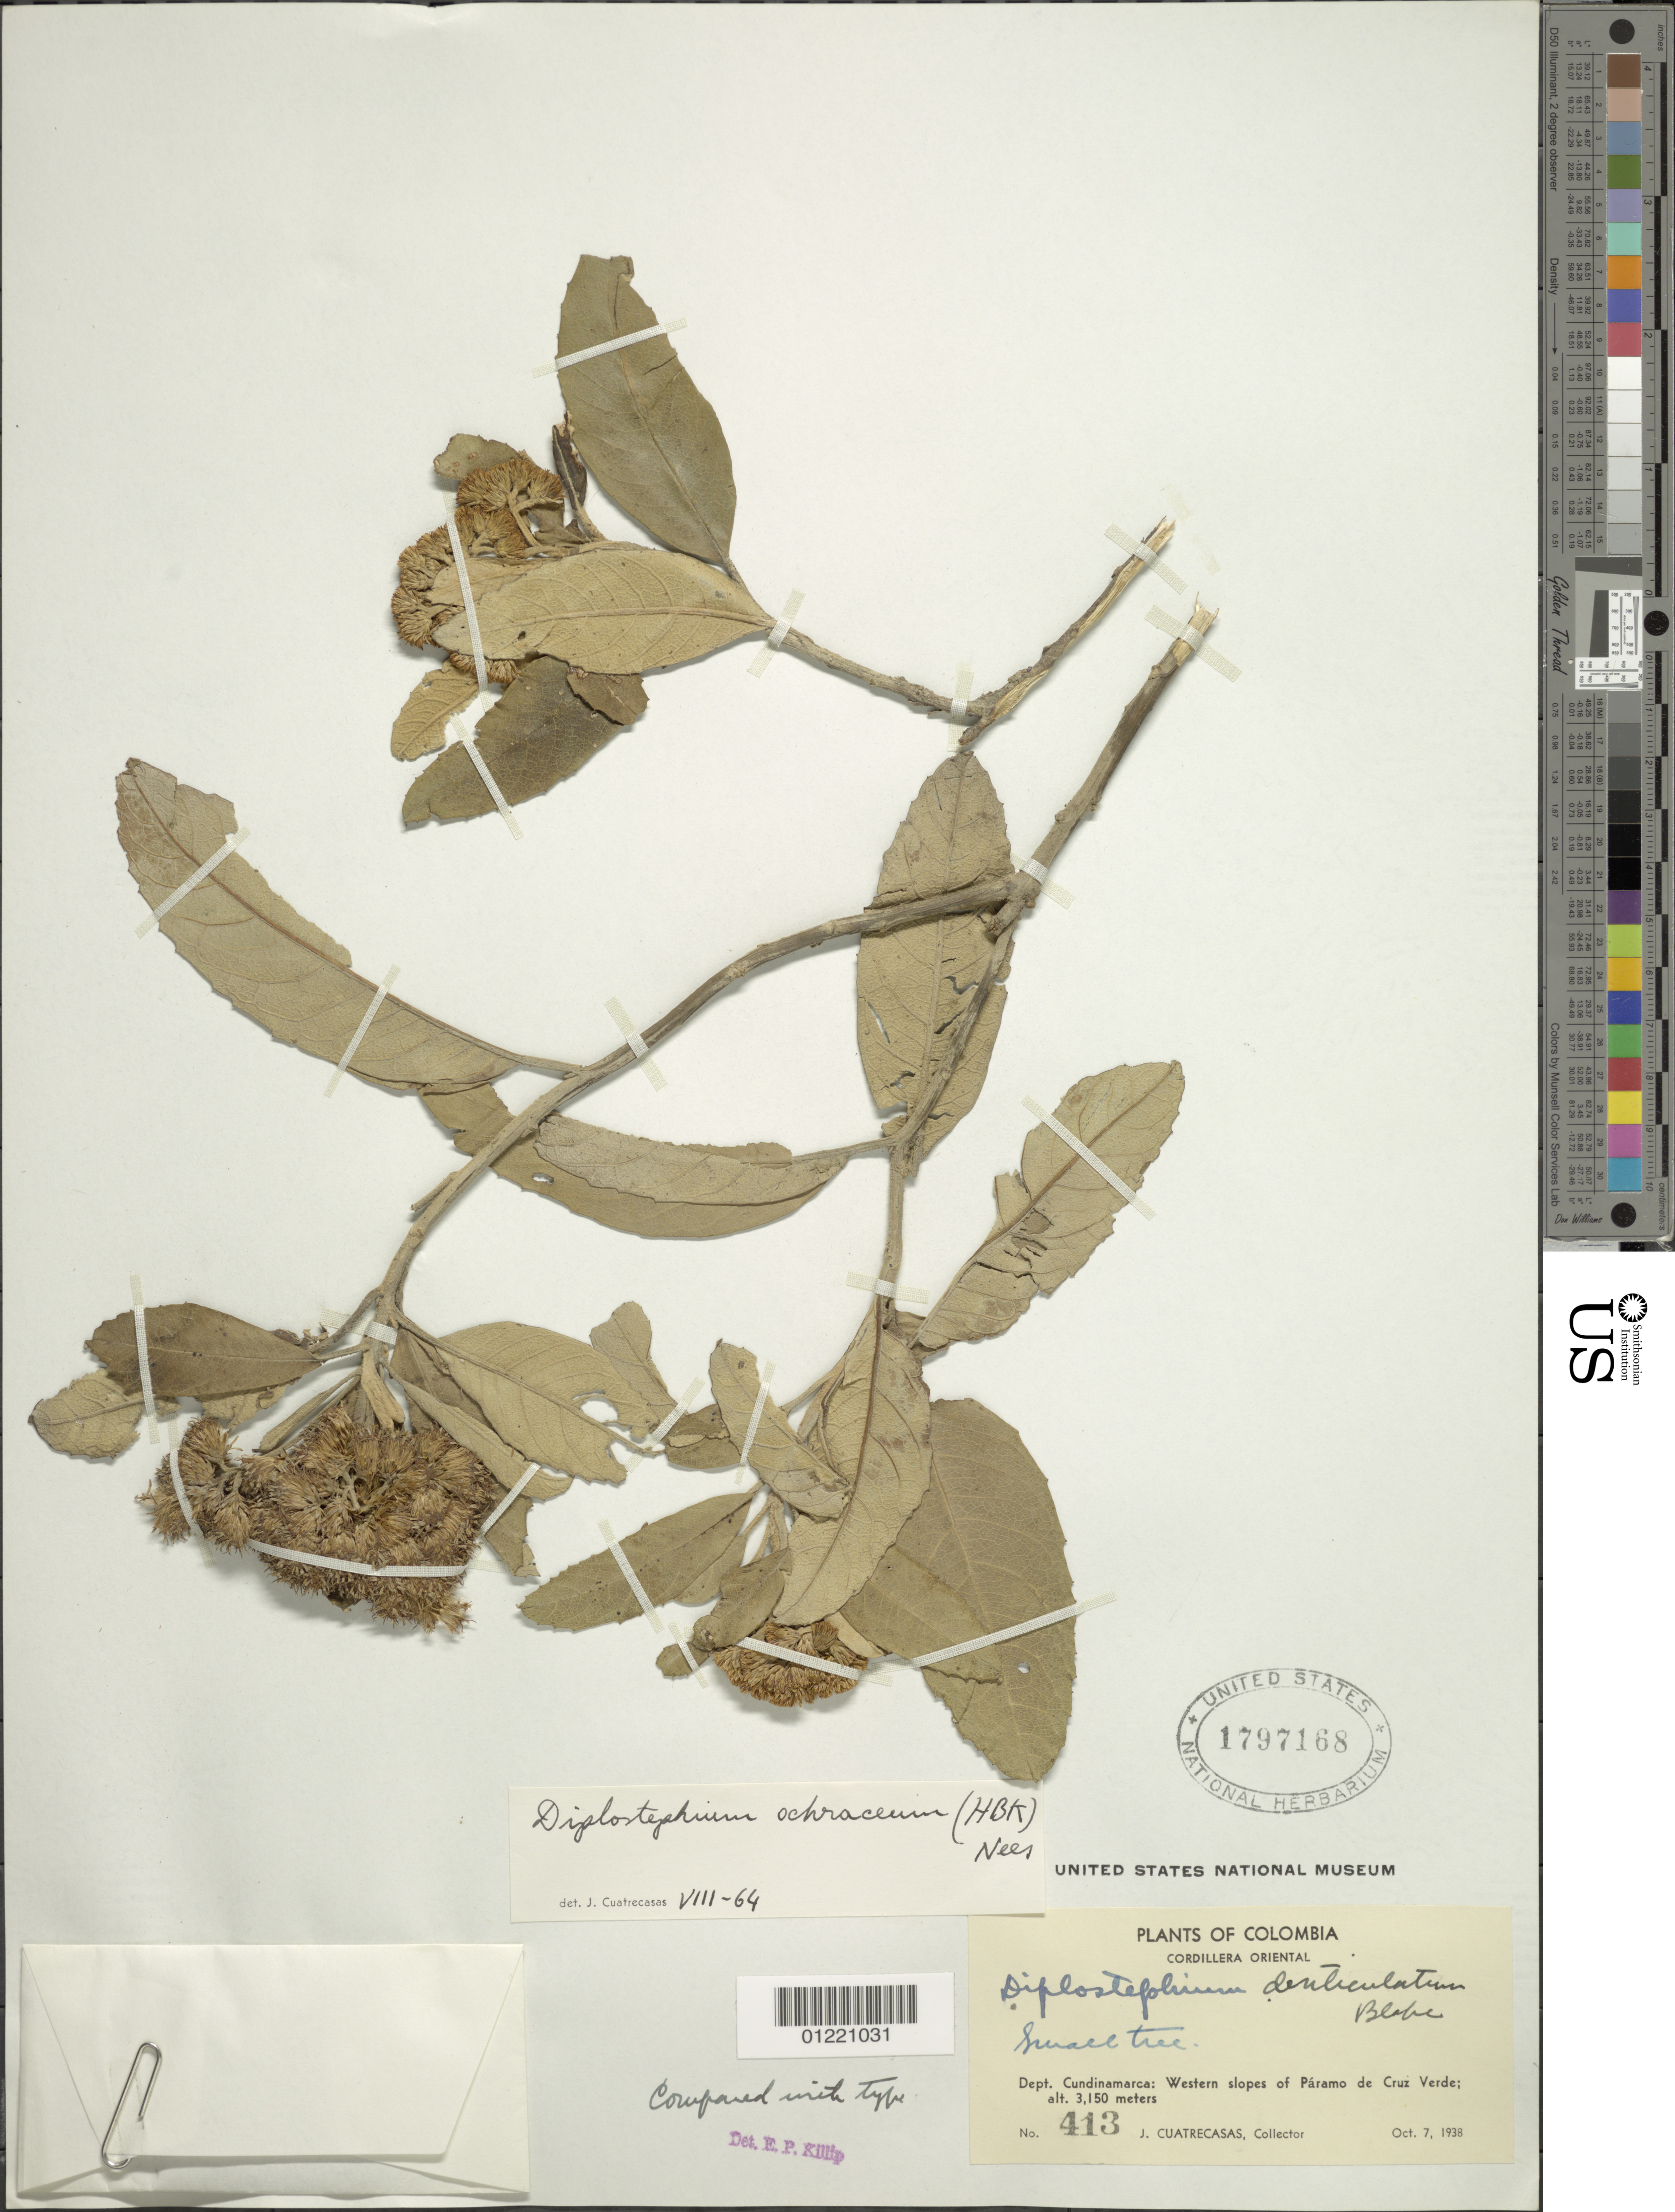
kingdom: Plantae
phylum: Tracheophyta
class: Magnoliopsida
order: Asterales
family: Asteraceae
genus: Diplostephium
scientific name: Diplostephium ochraceum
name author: (Kunth) Nees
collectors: J. Cuatrecasas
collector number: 413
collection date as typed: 07 Oct 1938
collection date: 1938-10-07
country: Colombia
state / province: Cundinamarca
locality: Western slopes of Paramo de Cruz Verde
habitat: paramo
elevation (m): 3150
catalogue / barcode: US 1797168